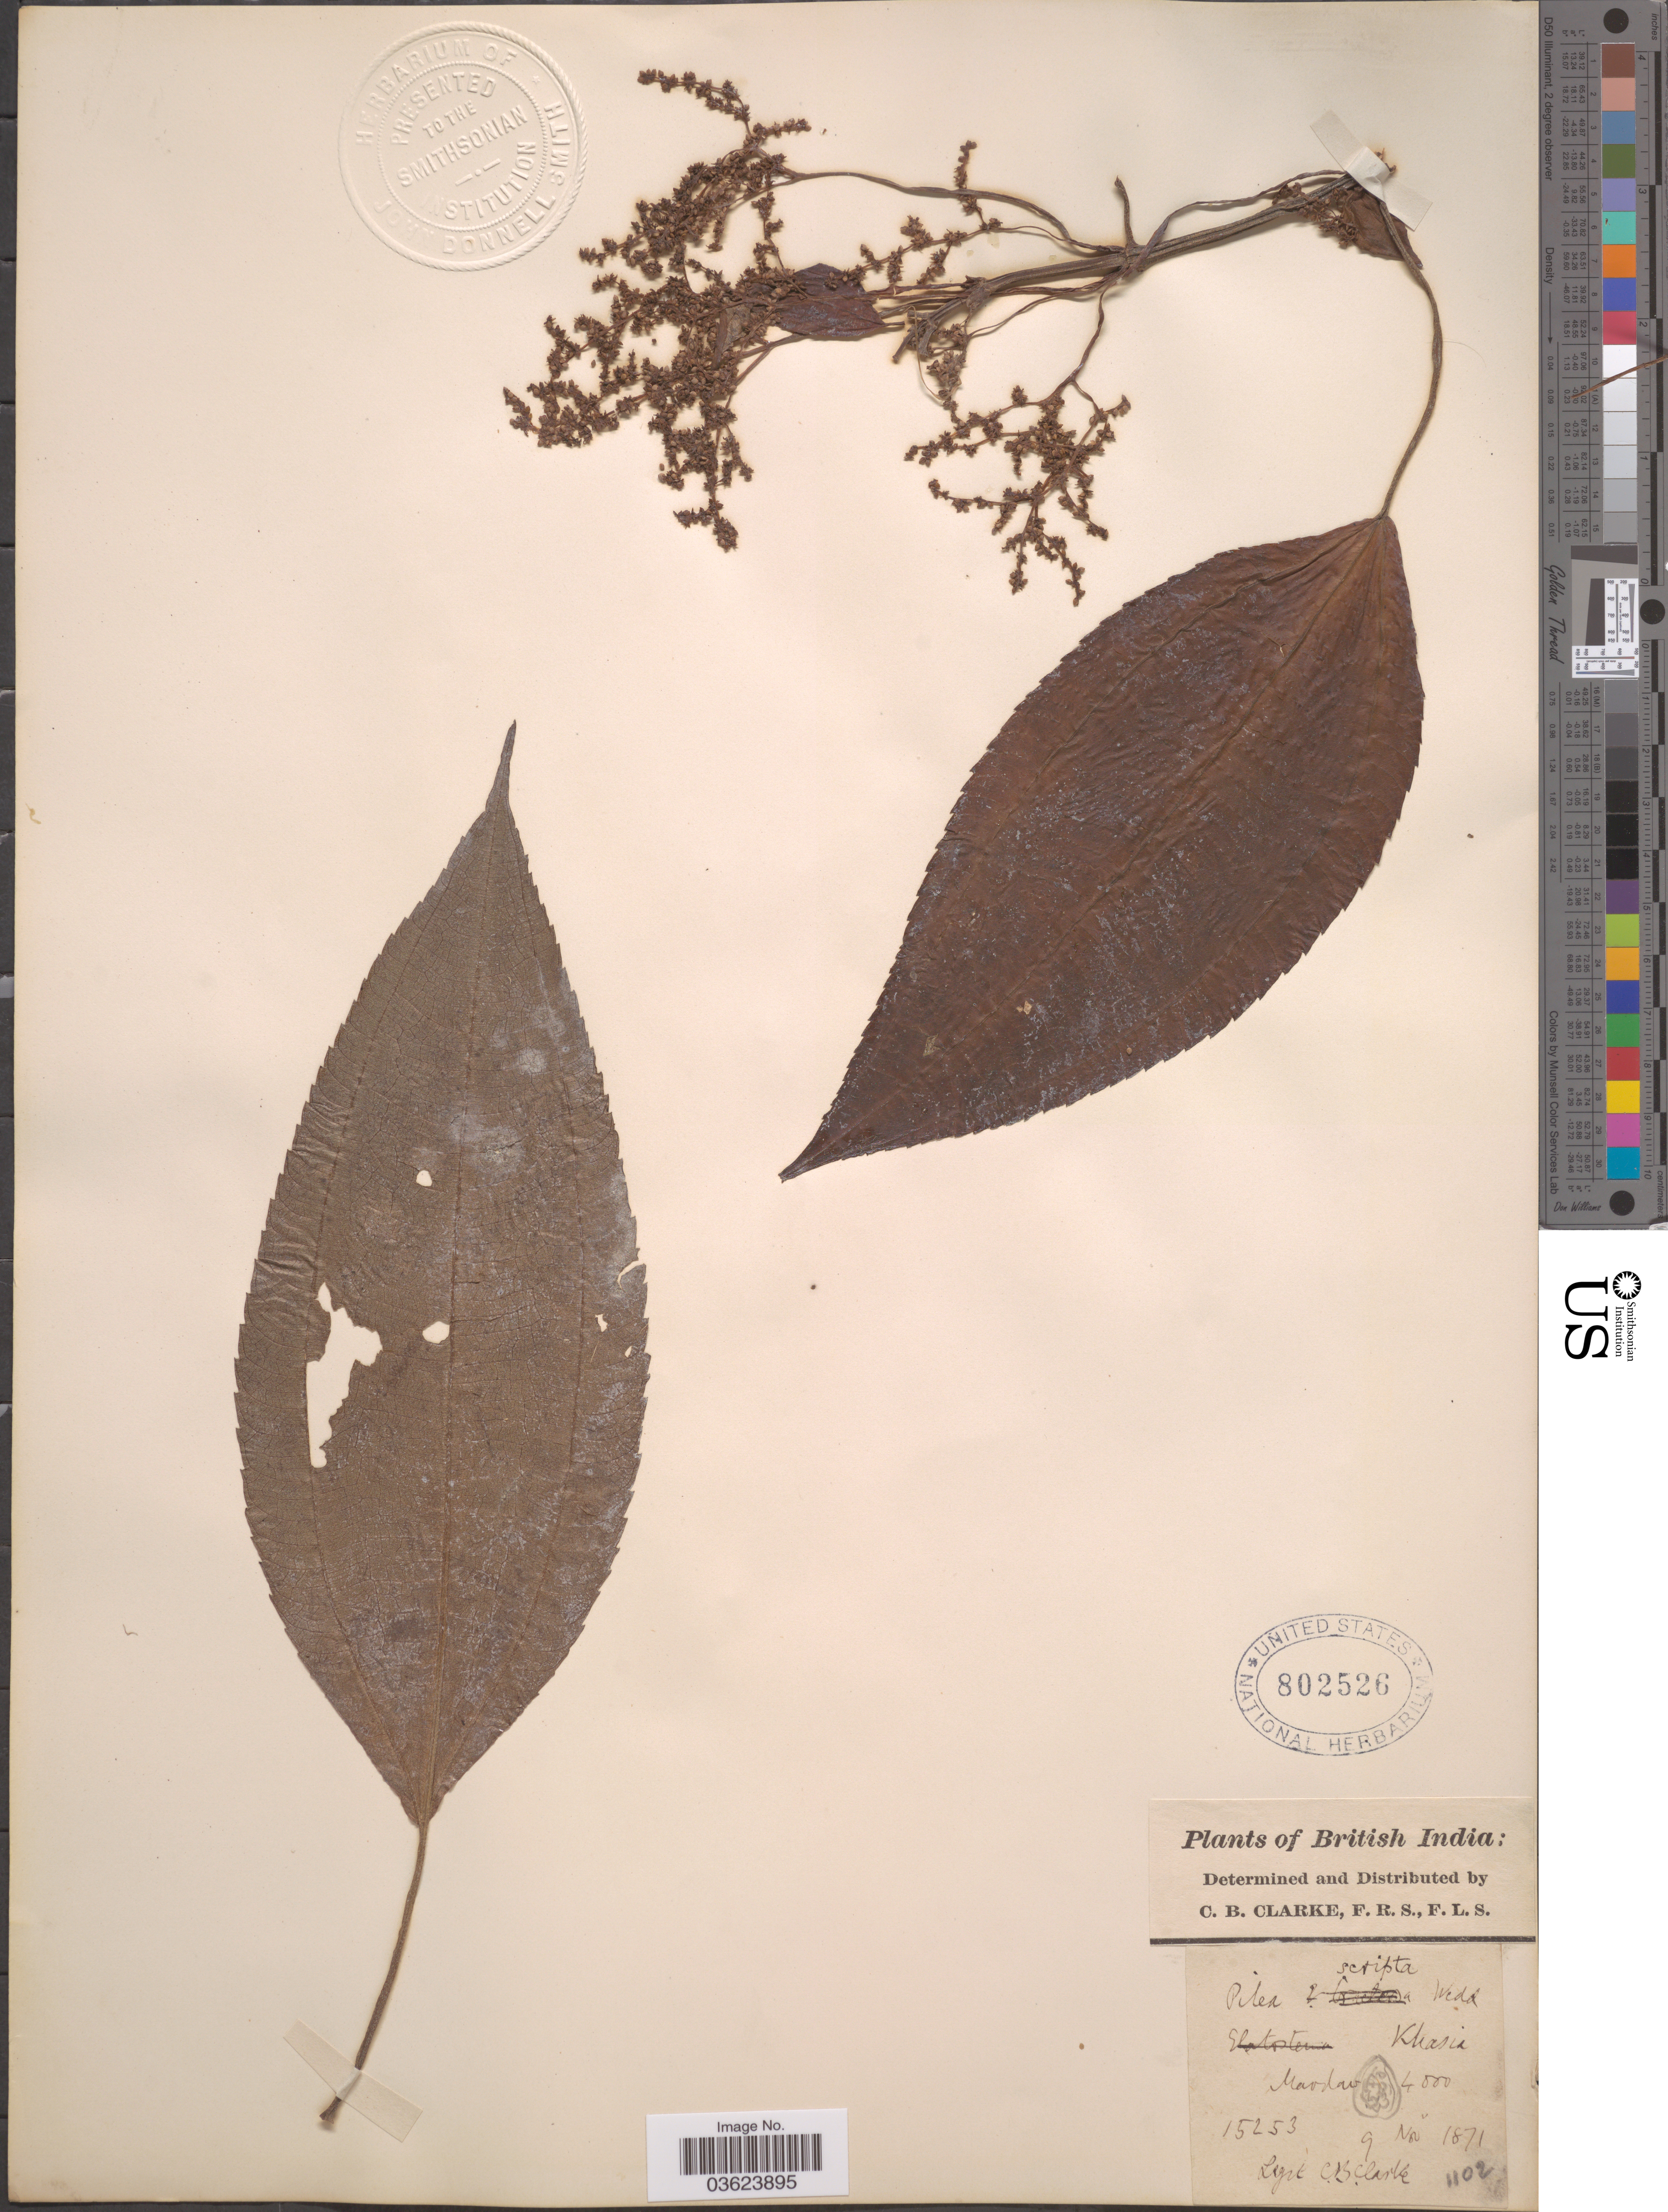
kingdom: Plantae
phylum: Tracheophyta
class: Magnoliopsida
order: Rosales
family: Urticaceae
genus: Pilea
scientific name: Pilea scripta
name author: (Buch.-Ham. ex D. Don) Wedd.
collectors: C. B. Clarke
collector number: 15253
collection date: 1871-11-09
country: India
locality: British India. Khasia Maodow [interpreted].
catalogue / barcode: US 802526